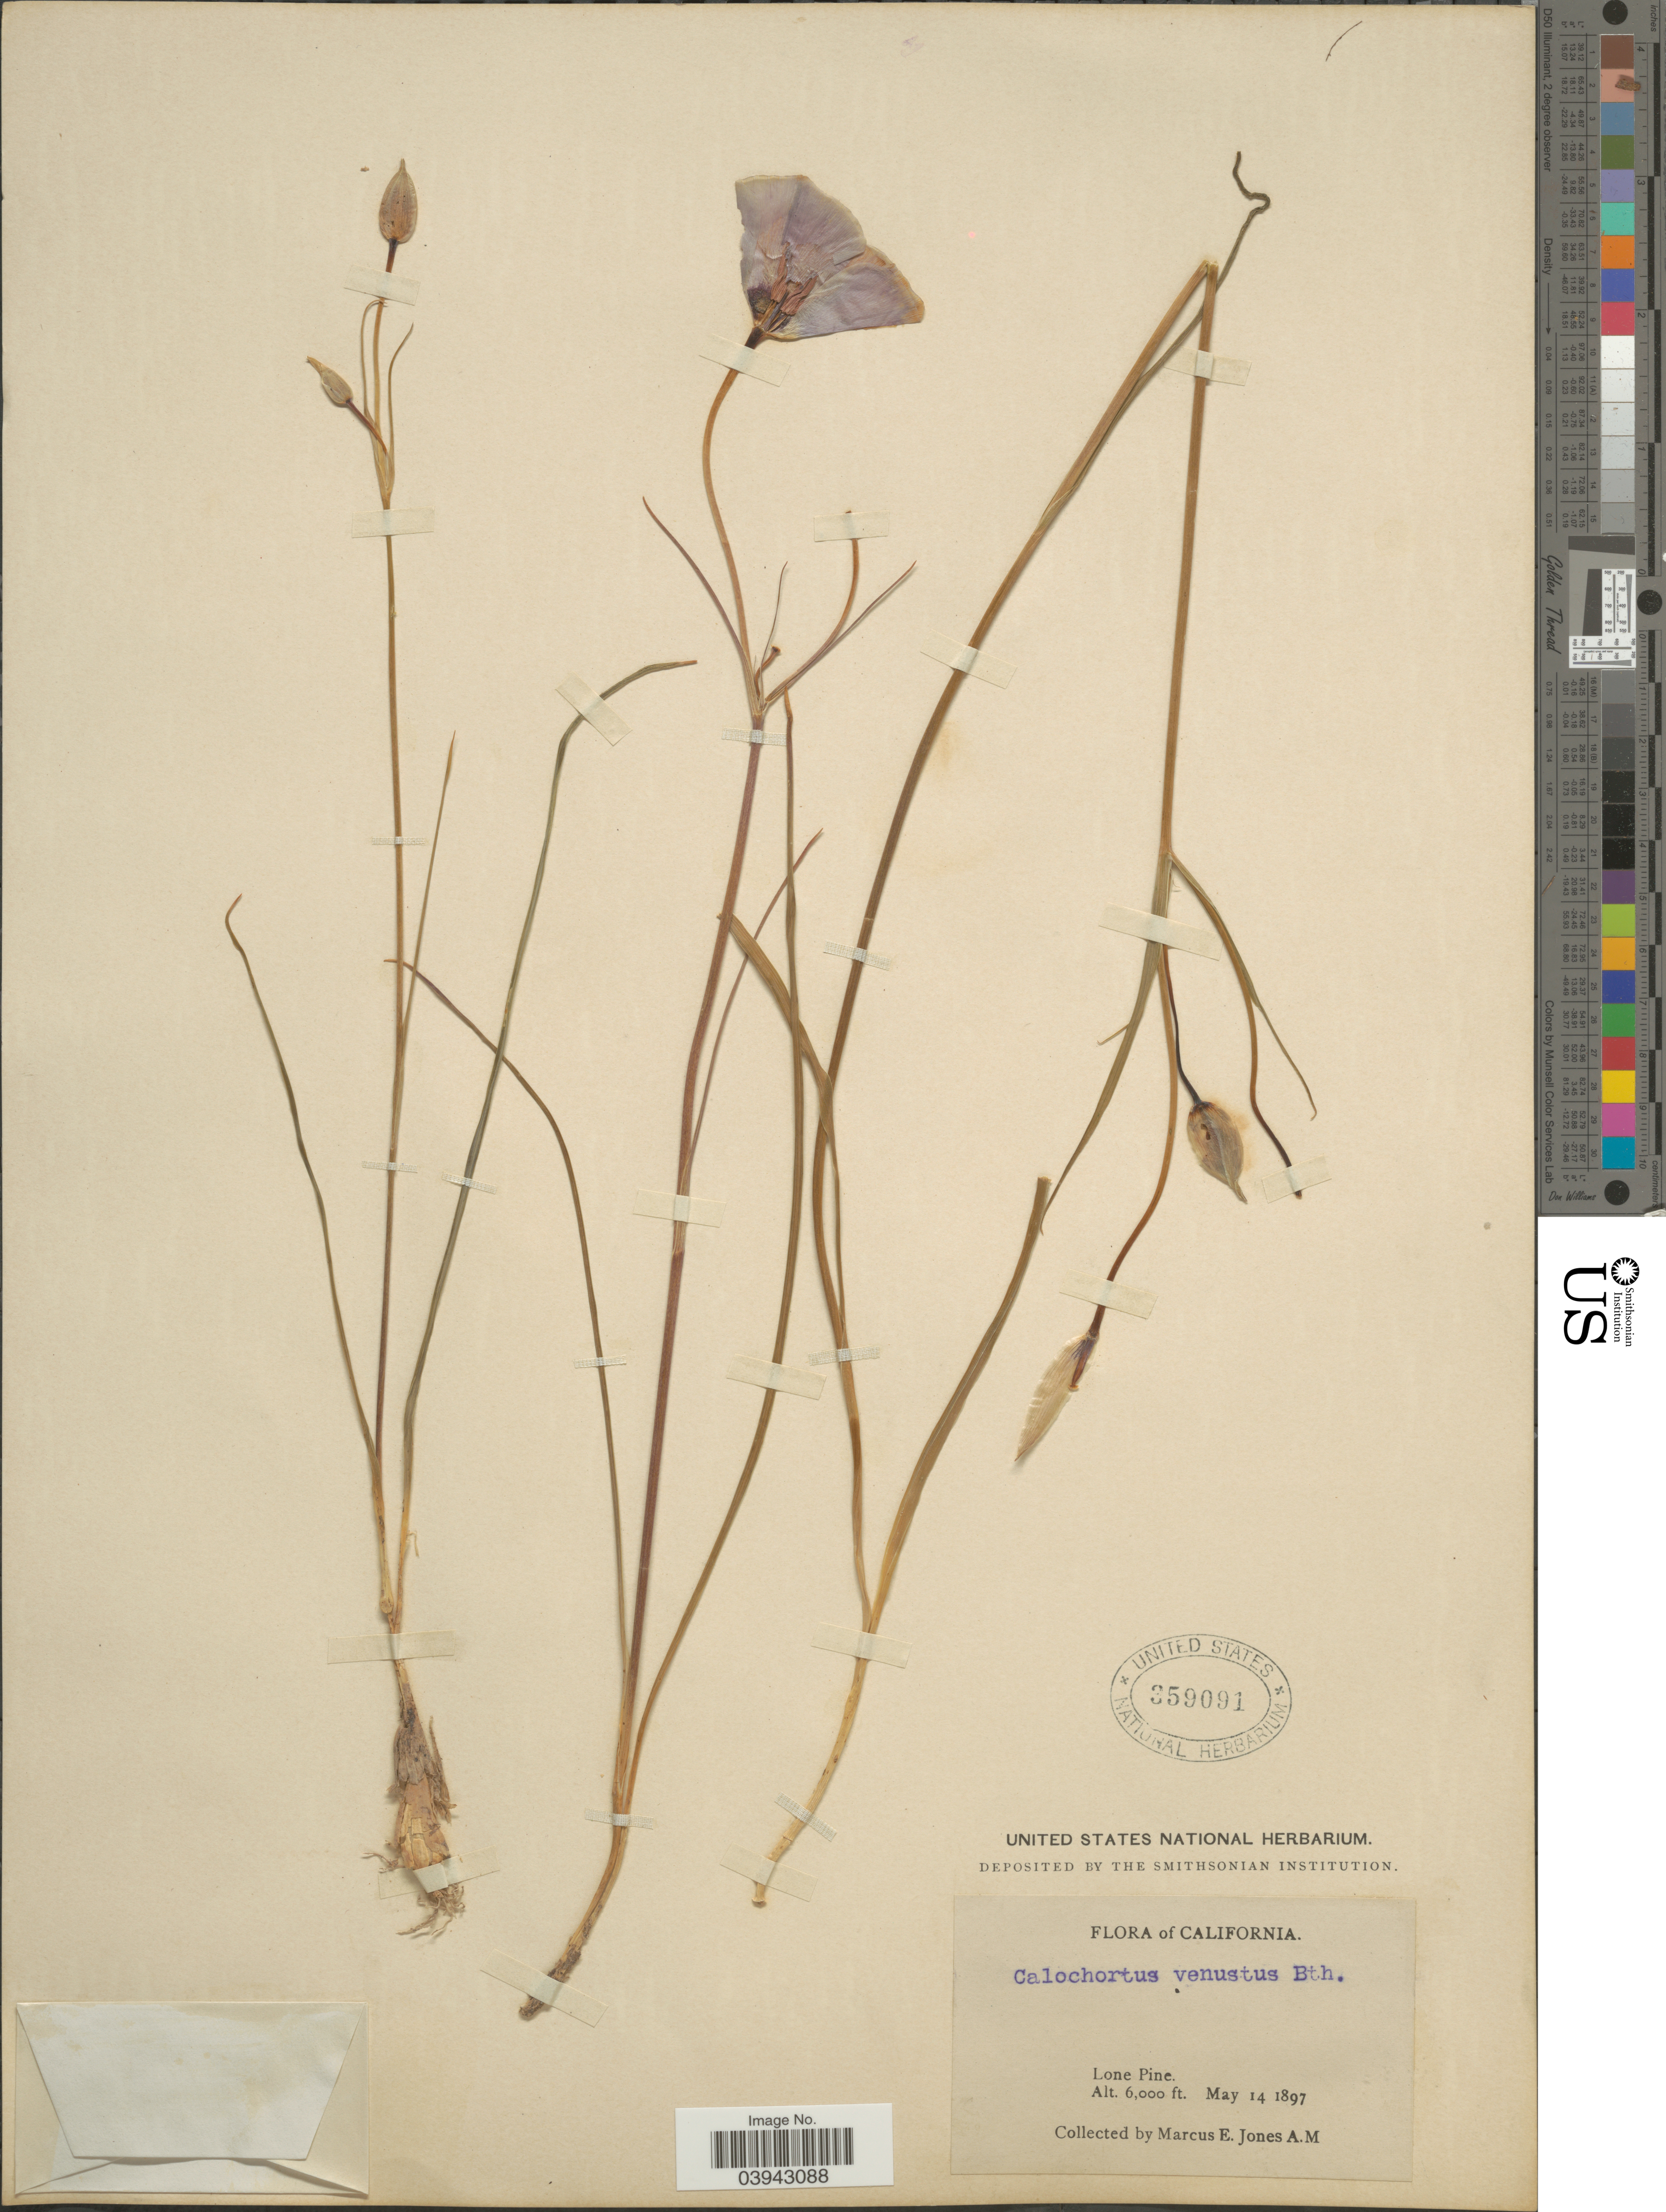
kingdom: Plantae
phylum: Tracheophyta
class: Liliopsida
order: Liliales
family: Liliaceae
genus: Calochortus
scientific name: Calochortus venustus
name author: Douglas ex Benth.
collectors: M. E. Jones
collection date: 1897-05-14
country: United States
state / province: California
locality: Lone Pine.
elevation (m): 1829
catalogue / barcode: US 359091